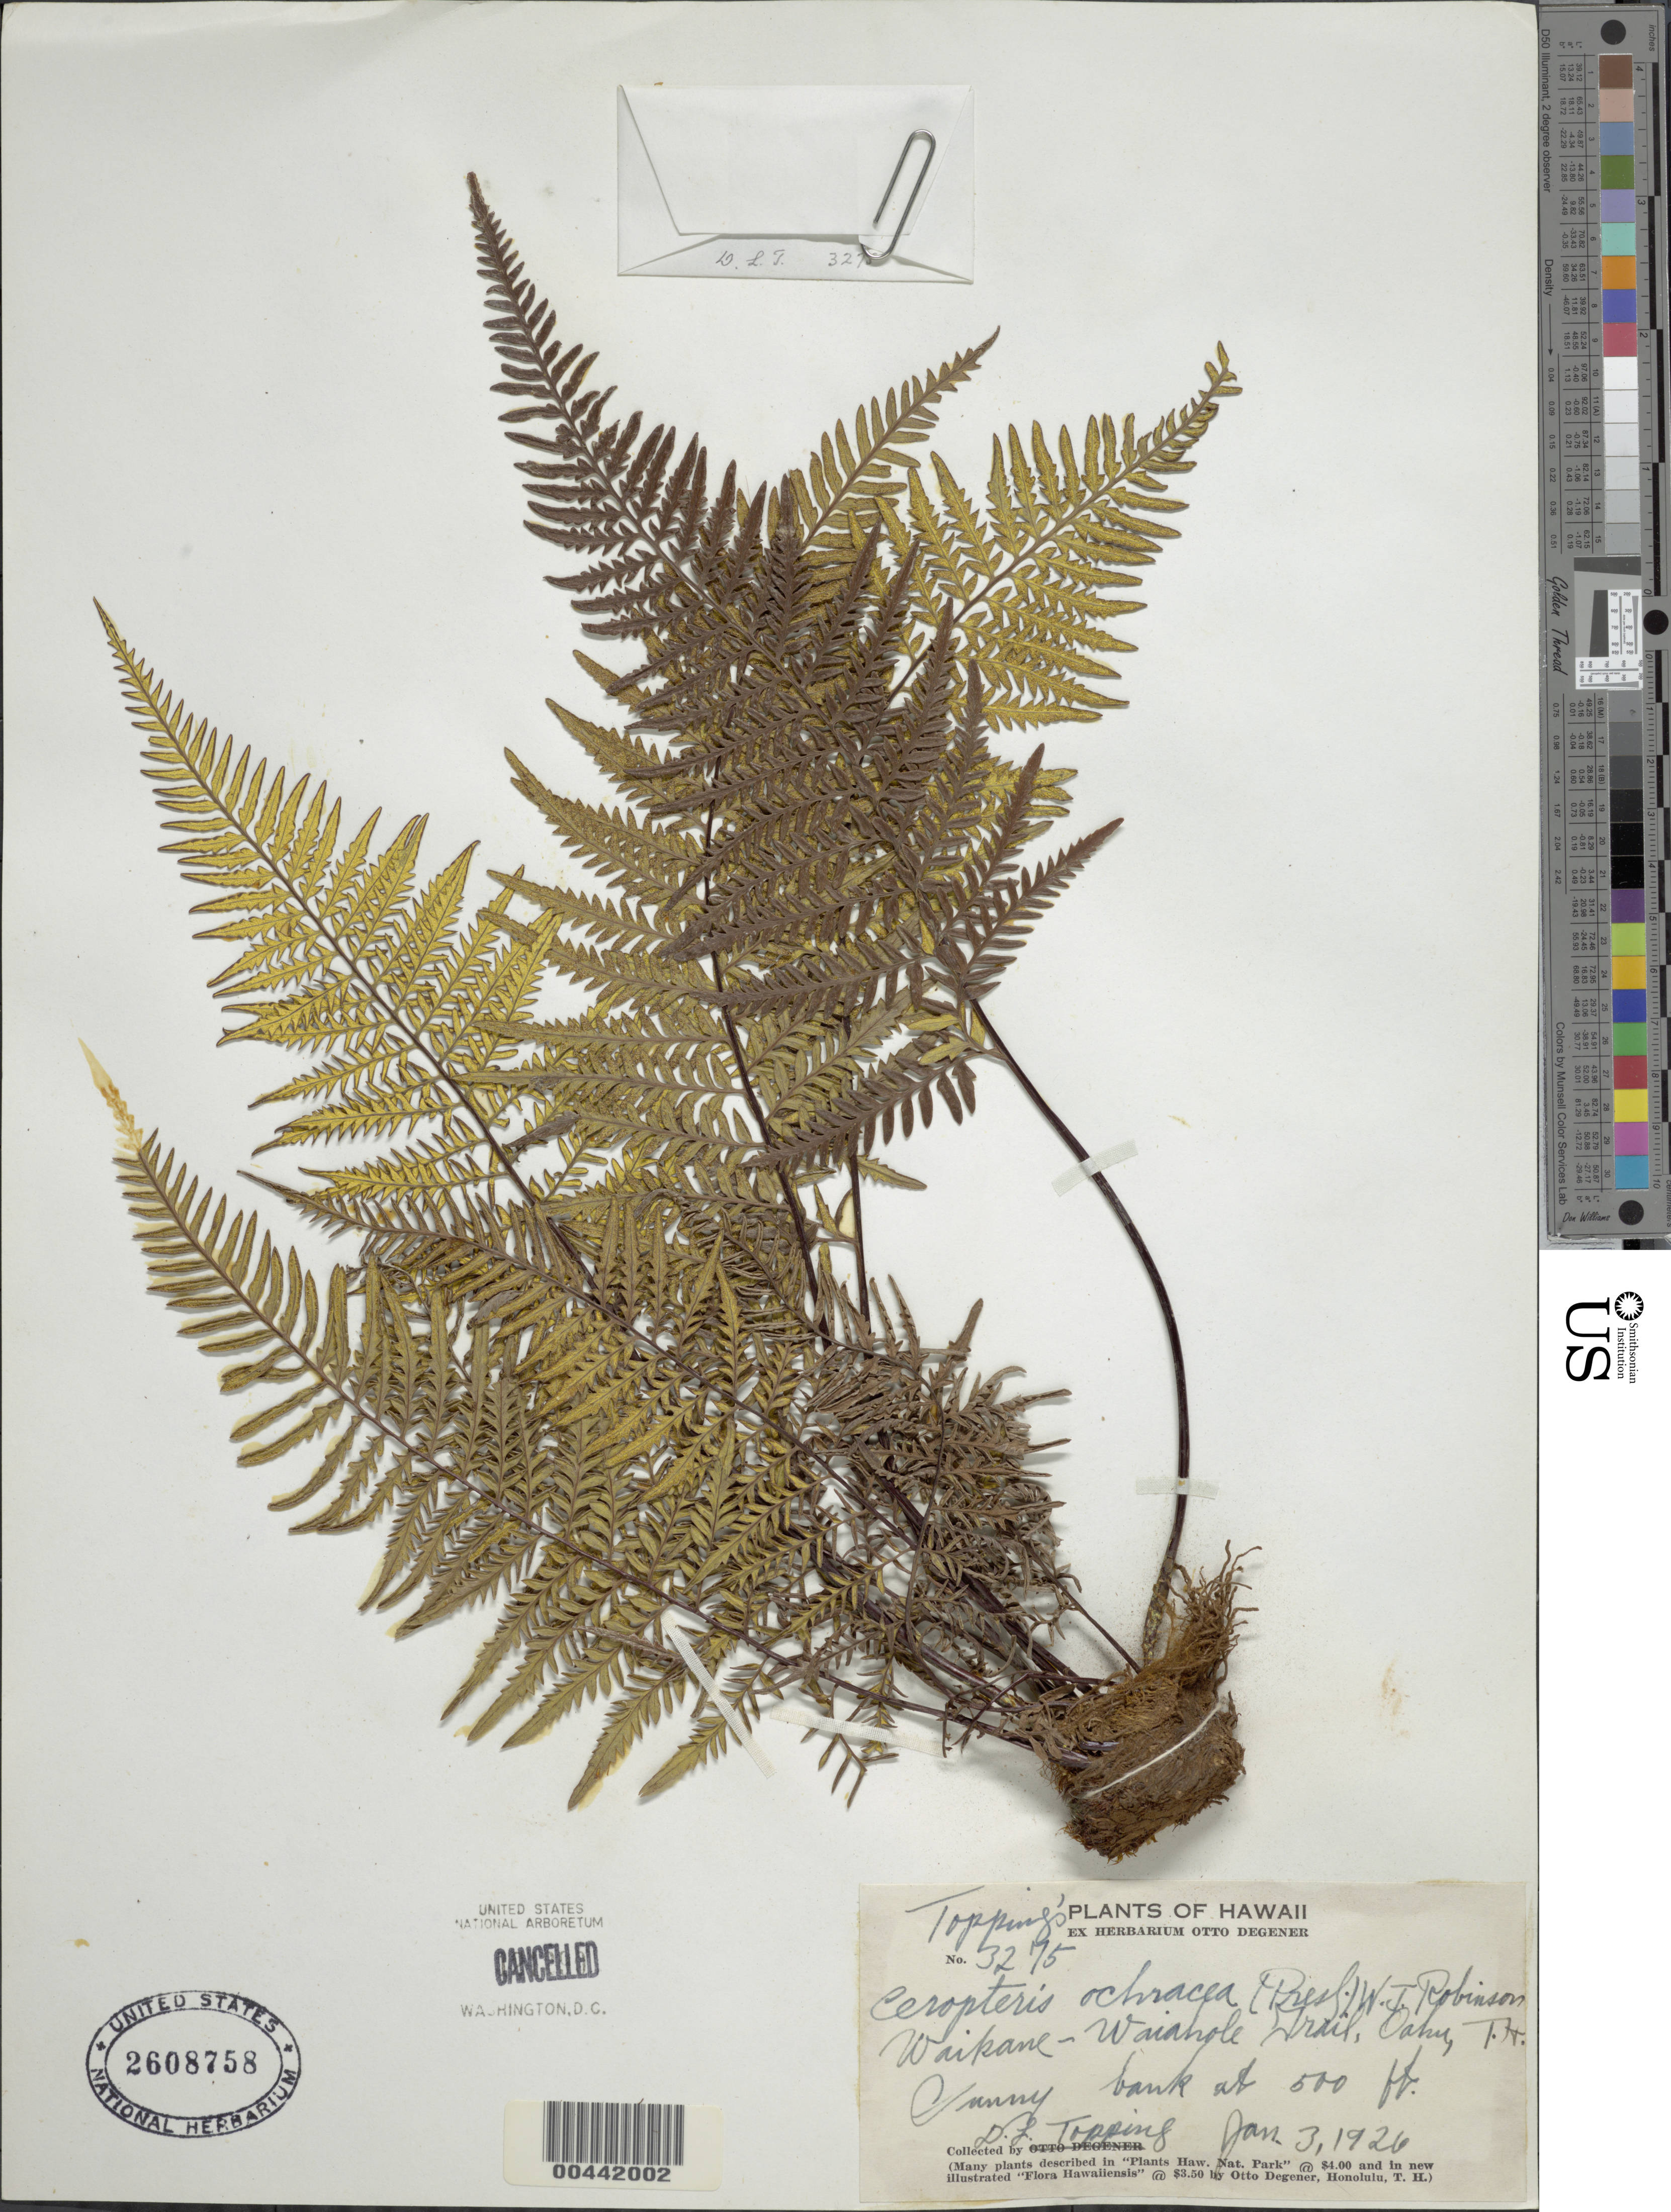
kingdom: Plantae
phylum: Tracheophyta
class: Polypodiopsida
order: Polypodiales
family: Pteridaceae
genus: Pityrogramma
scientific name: Pityrogramma austroamericana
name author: Domin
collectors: D. L. Topping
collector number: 3275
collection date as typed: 3 Jan 1926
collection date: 1926-01-03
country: United States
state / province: Hawaii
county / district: Honolulu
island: Oahu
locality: Waikane-Waiahole Trail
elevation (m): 152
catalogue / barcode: US 2608758